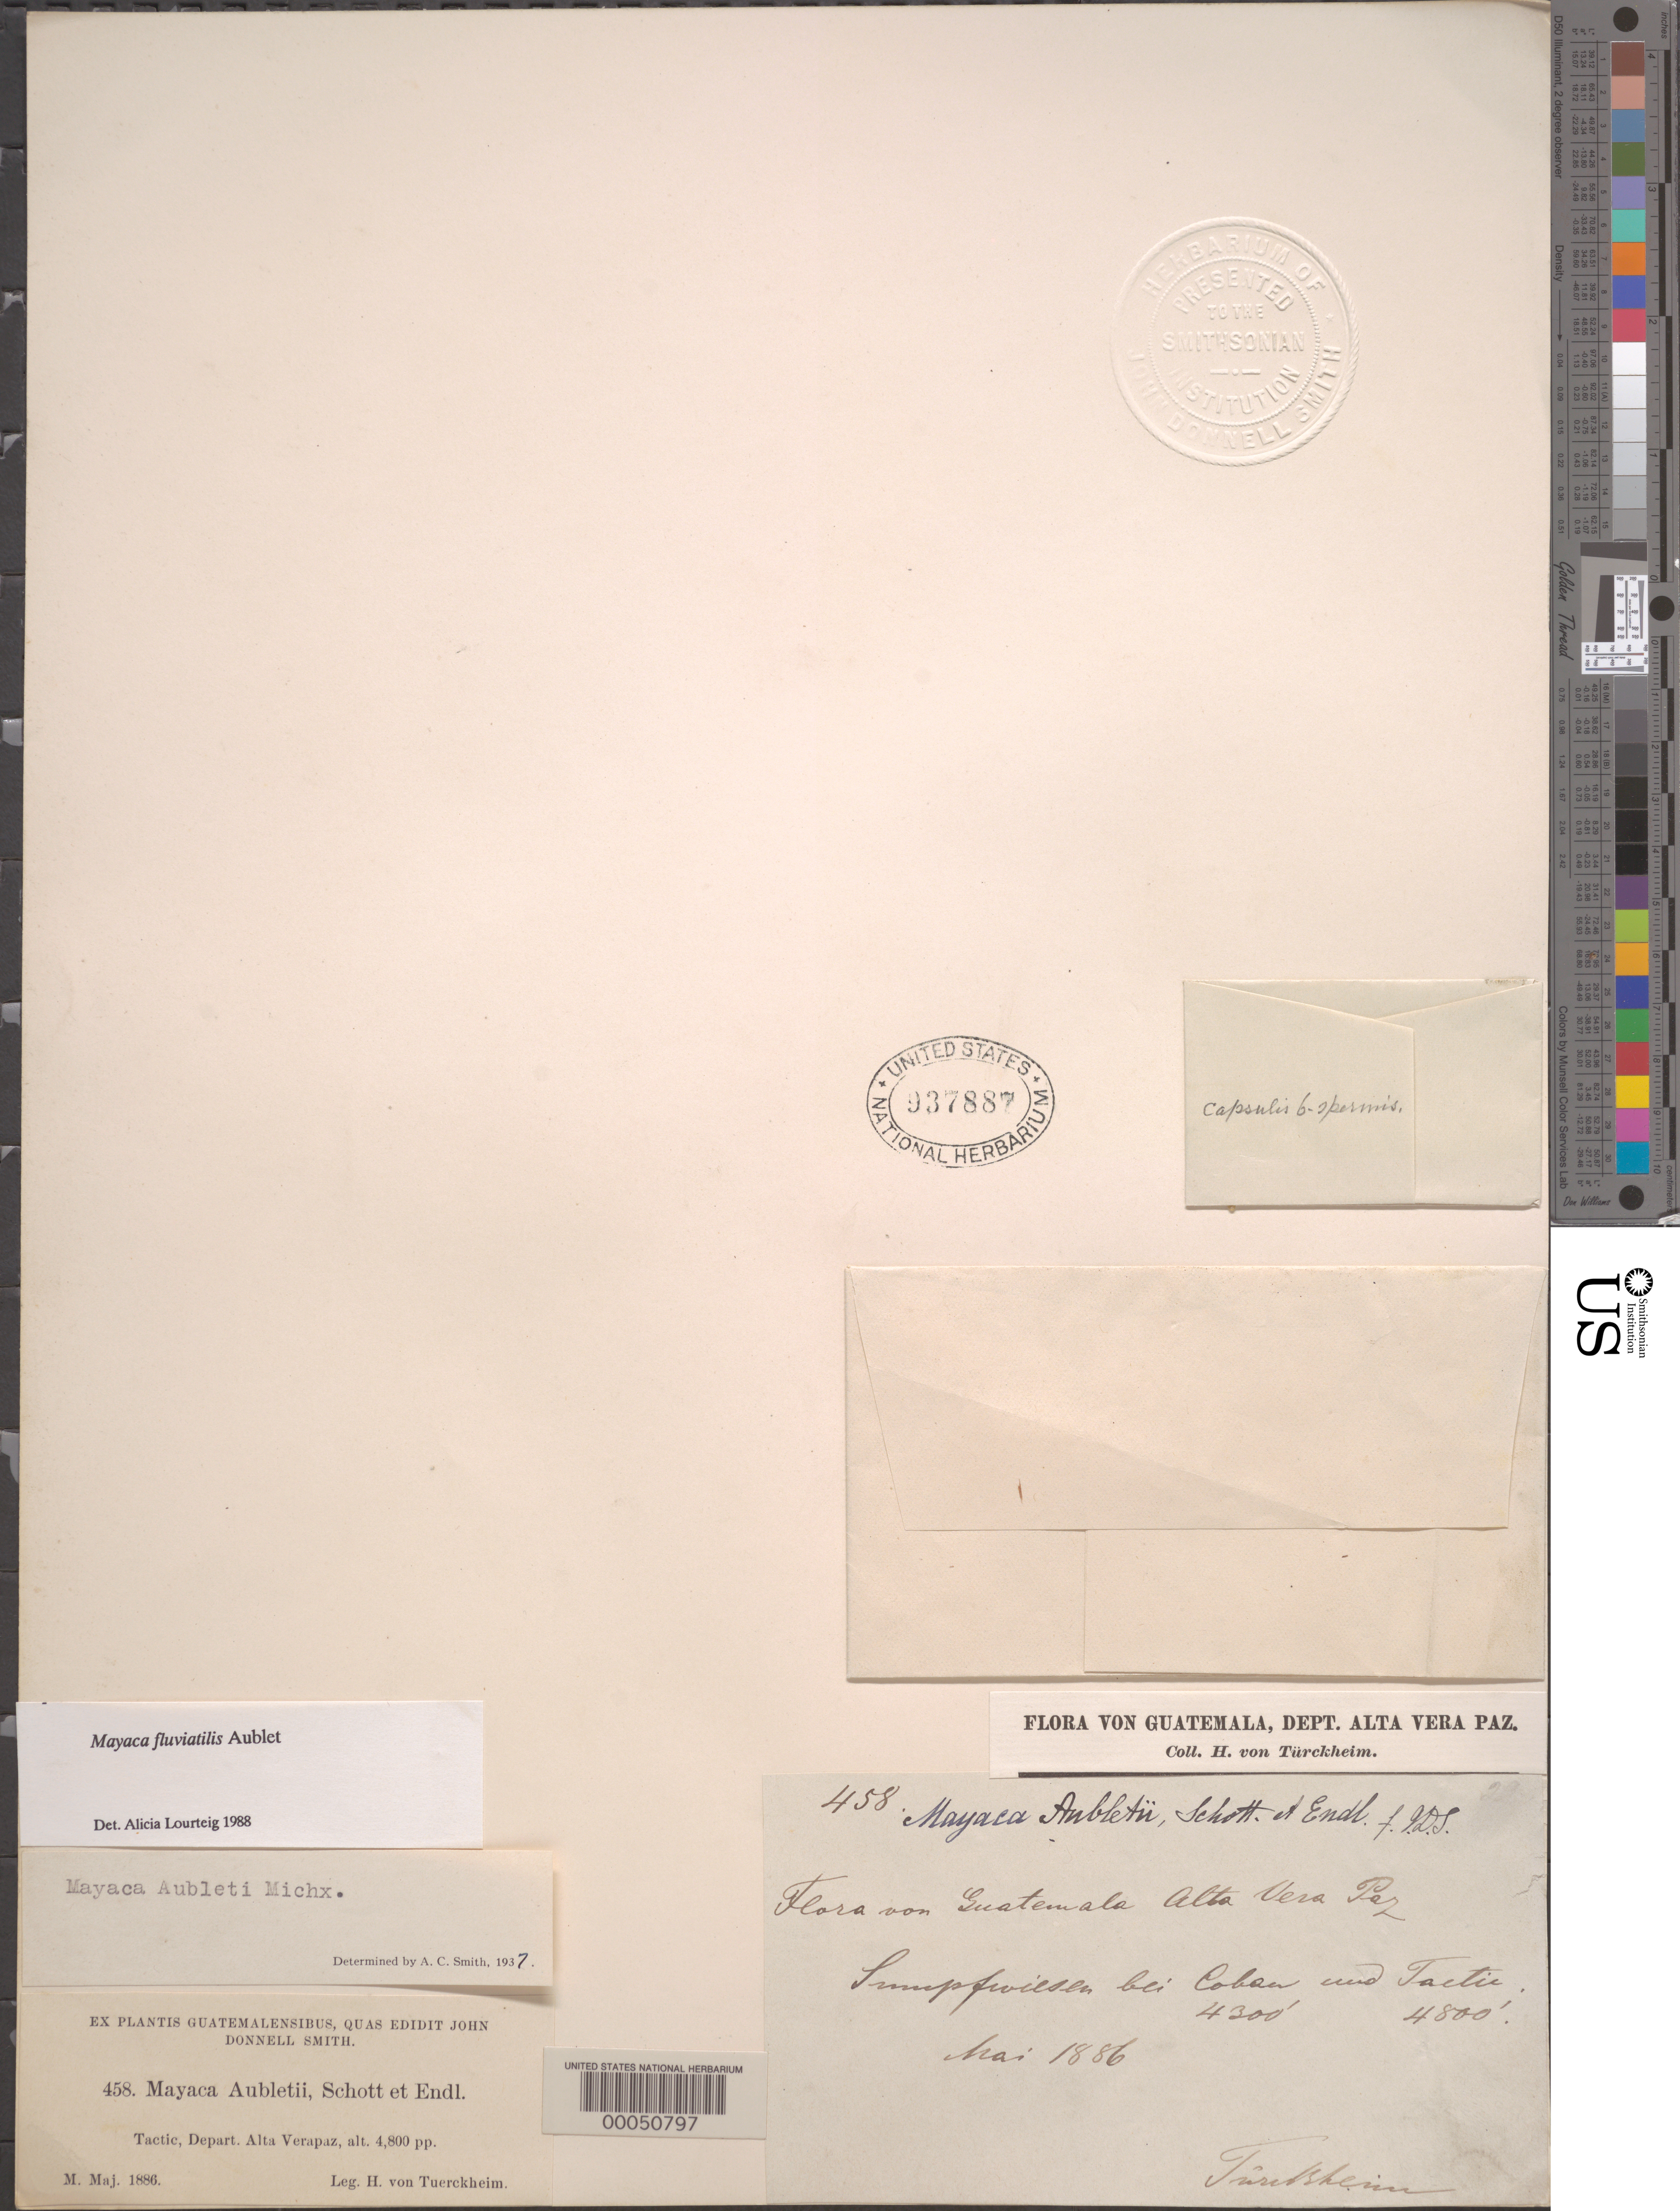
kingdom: Plantae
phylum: Tracheophyta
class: Liliopsida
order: Poales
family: Mayacaceae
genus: Mayaca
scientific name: Mayaca fluviatilis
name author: Aubl.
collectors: H. von Türckheim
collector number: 458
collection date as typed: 1886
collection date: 1886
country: Guatemala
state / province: Alta Verapaz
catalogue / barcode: US 937887